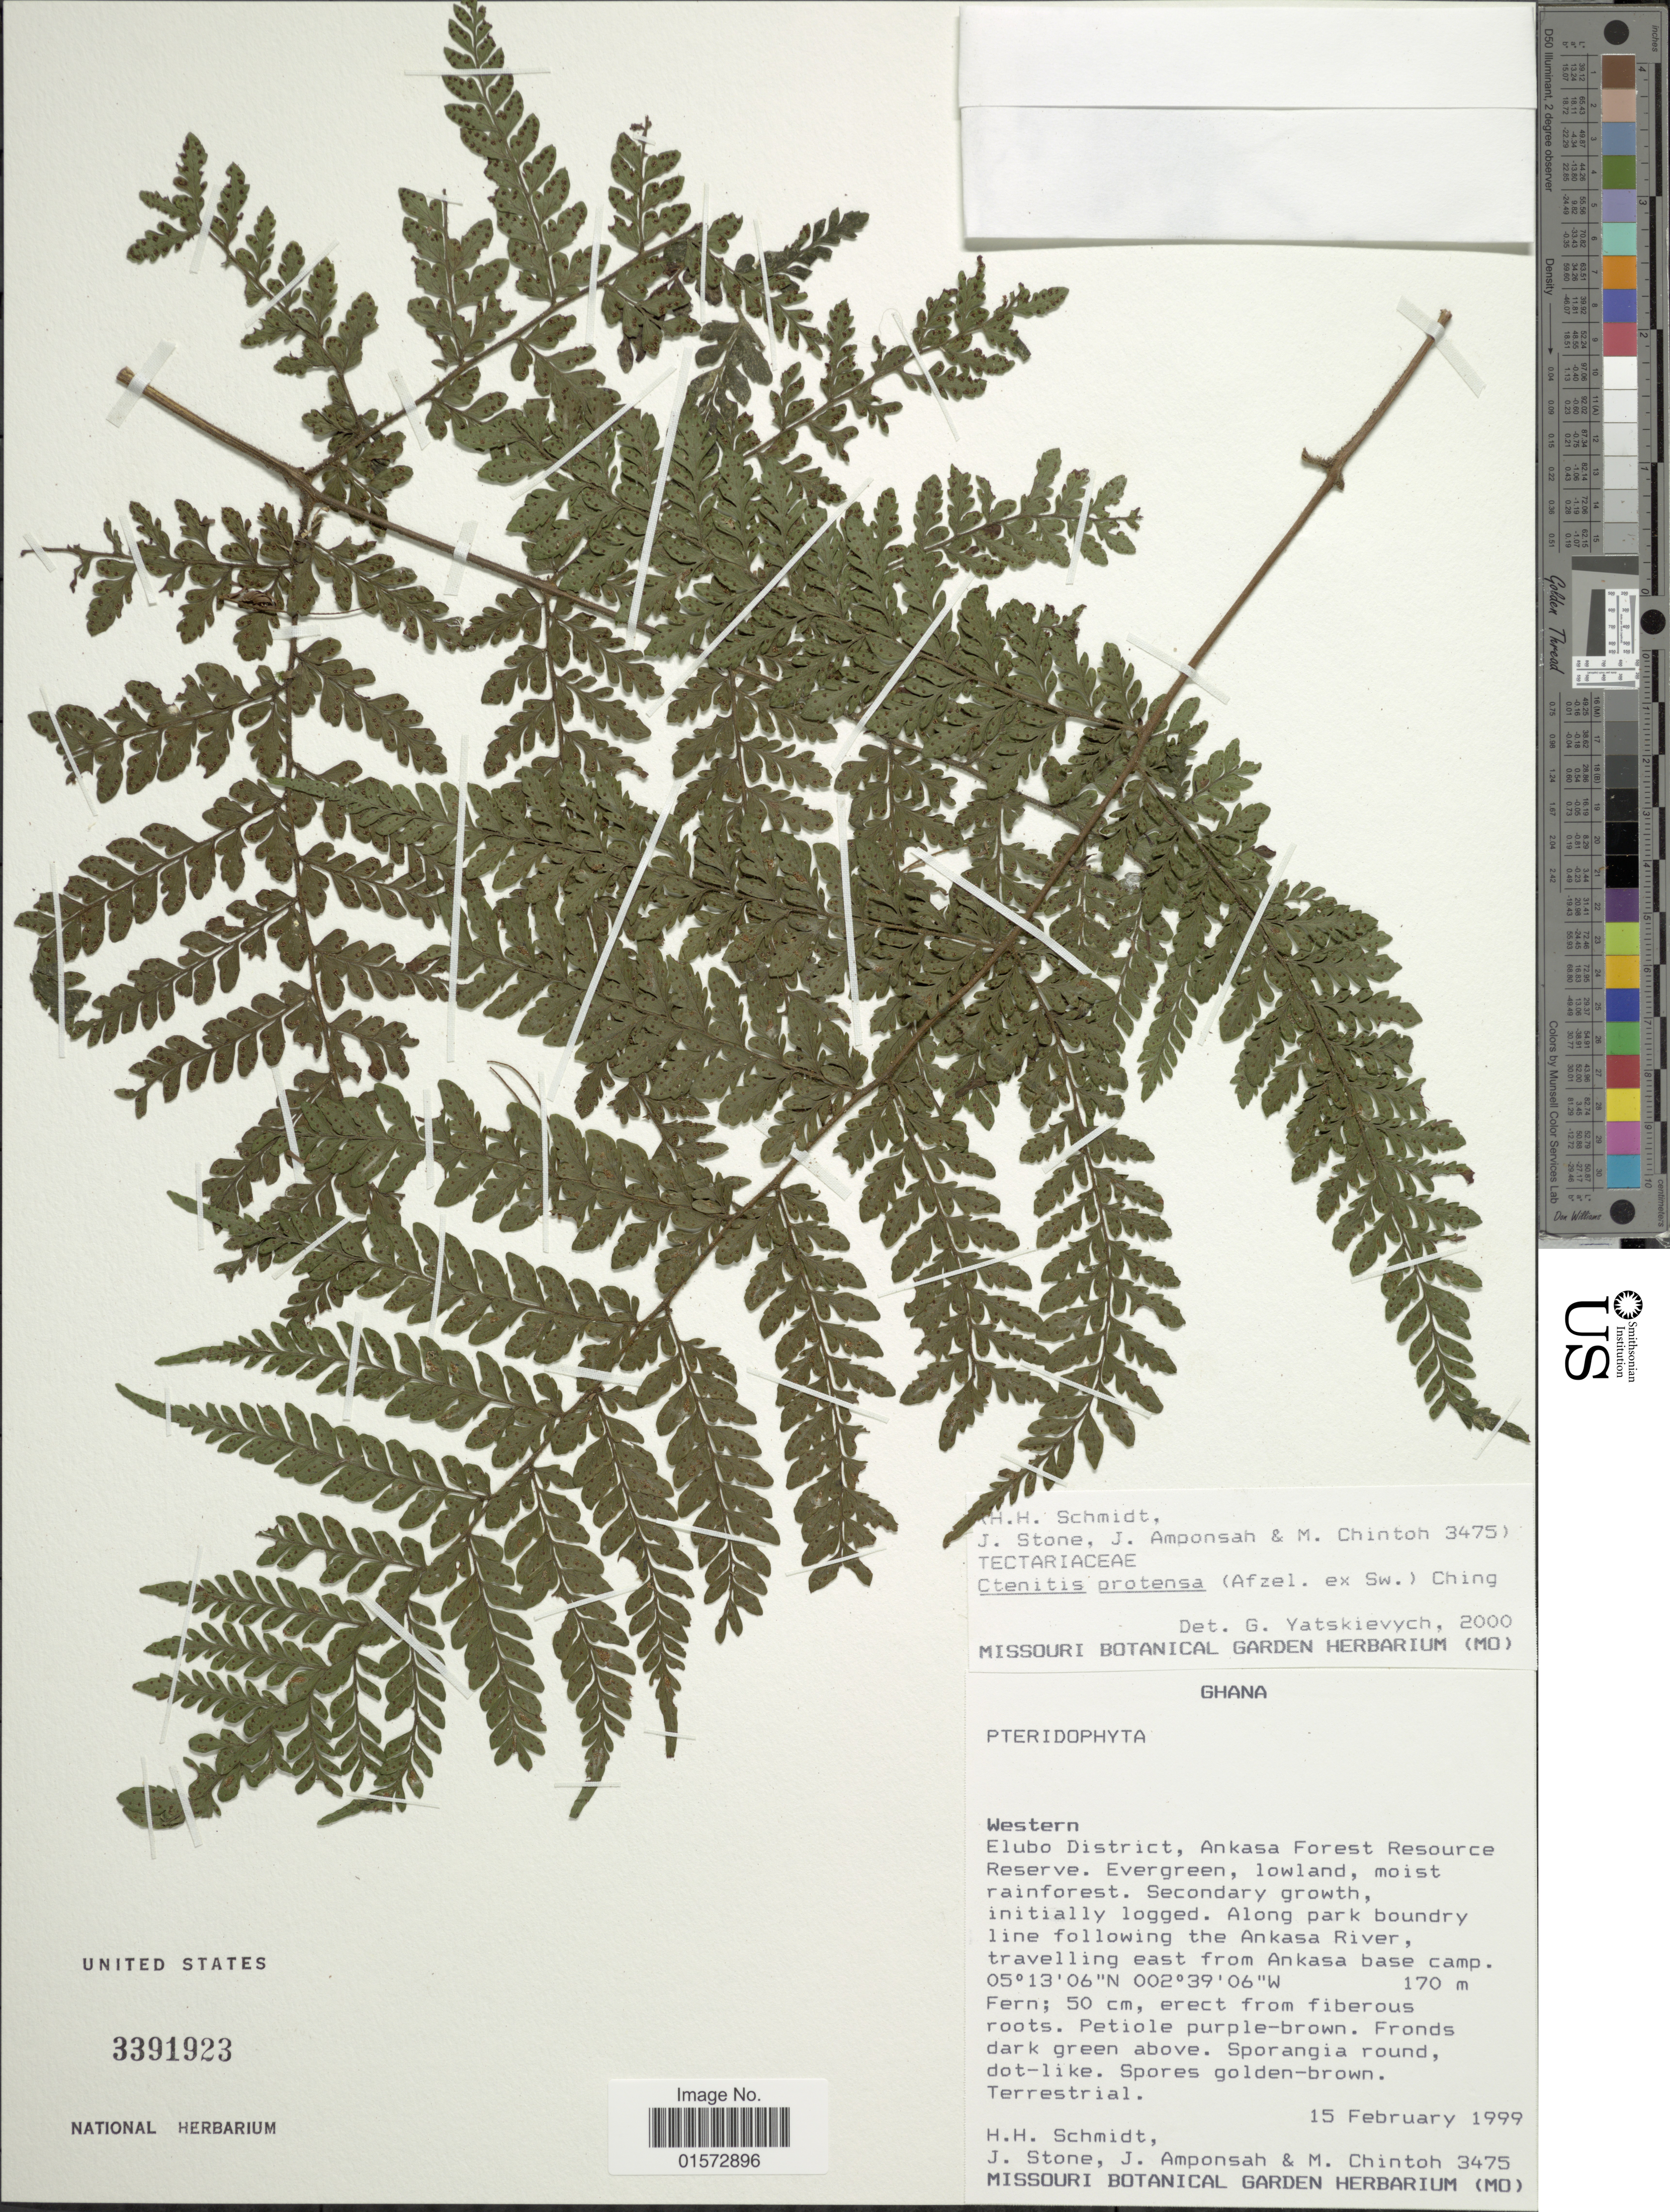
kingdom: Plantae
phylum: Tracheophyta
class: Polypodiopsida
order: Polypodiales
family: Tectariaceae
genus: Triplophyllum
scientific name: Triplophyllum protensum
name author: (Sw.) Holttum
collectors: H. H. Schmidt, J. Stone, J. Amponsah & M. Chintoh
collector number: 3475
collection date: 1999-02-15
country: Ghana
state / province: Western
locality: Elubo District, Ankasa Forest Resource Reserve, Along park boundary line following the Ankasa River, travelling east from Ankasa base camp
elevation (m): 170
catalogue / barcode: US 3391923